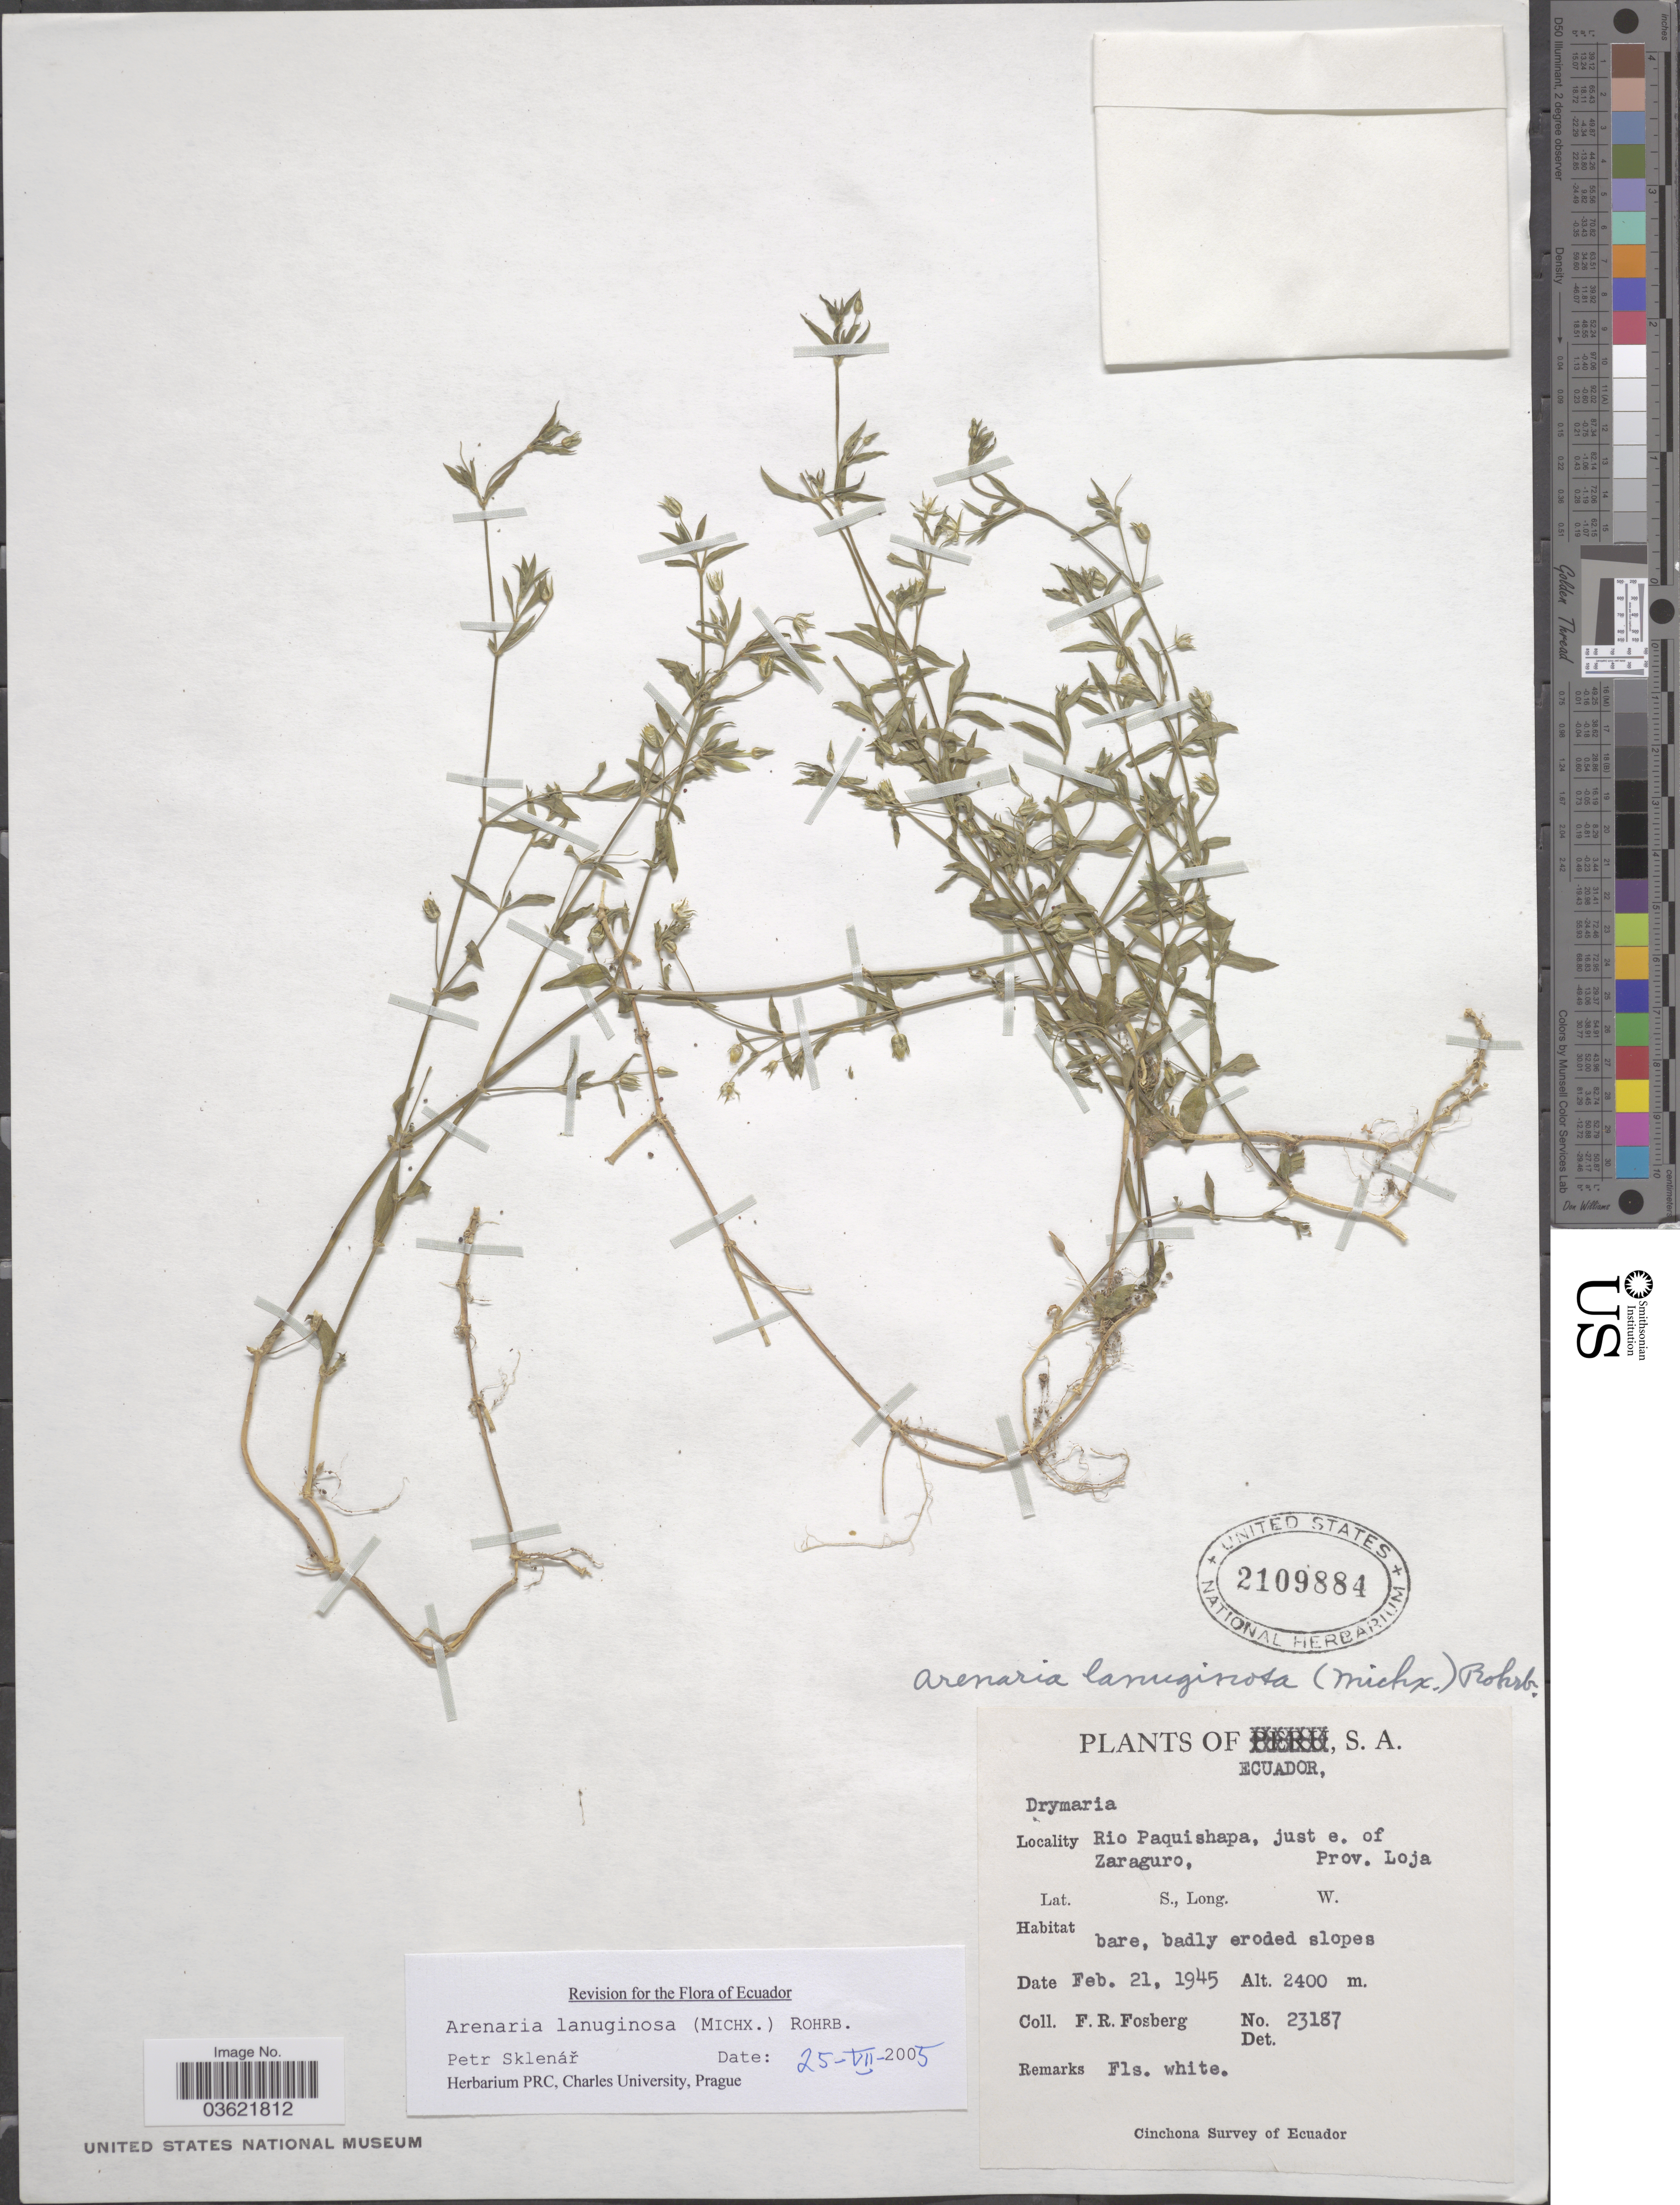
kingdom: Plantae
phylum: Tracheophyta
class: Magnoliopsida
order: Caryophyllales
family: Caryophyllaceae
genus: Arenaria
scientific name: Arenaria lanuginosa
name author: (Michx.) Rohrb.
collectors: F. R. Fosberg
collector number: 23187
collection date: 1945-02-21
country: Ecuador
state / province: Loja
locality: Rio Paquishapa, just e. of Zaraguro.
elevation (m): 2400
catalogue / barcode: US 2109884